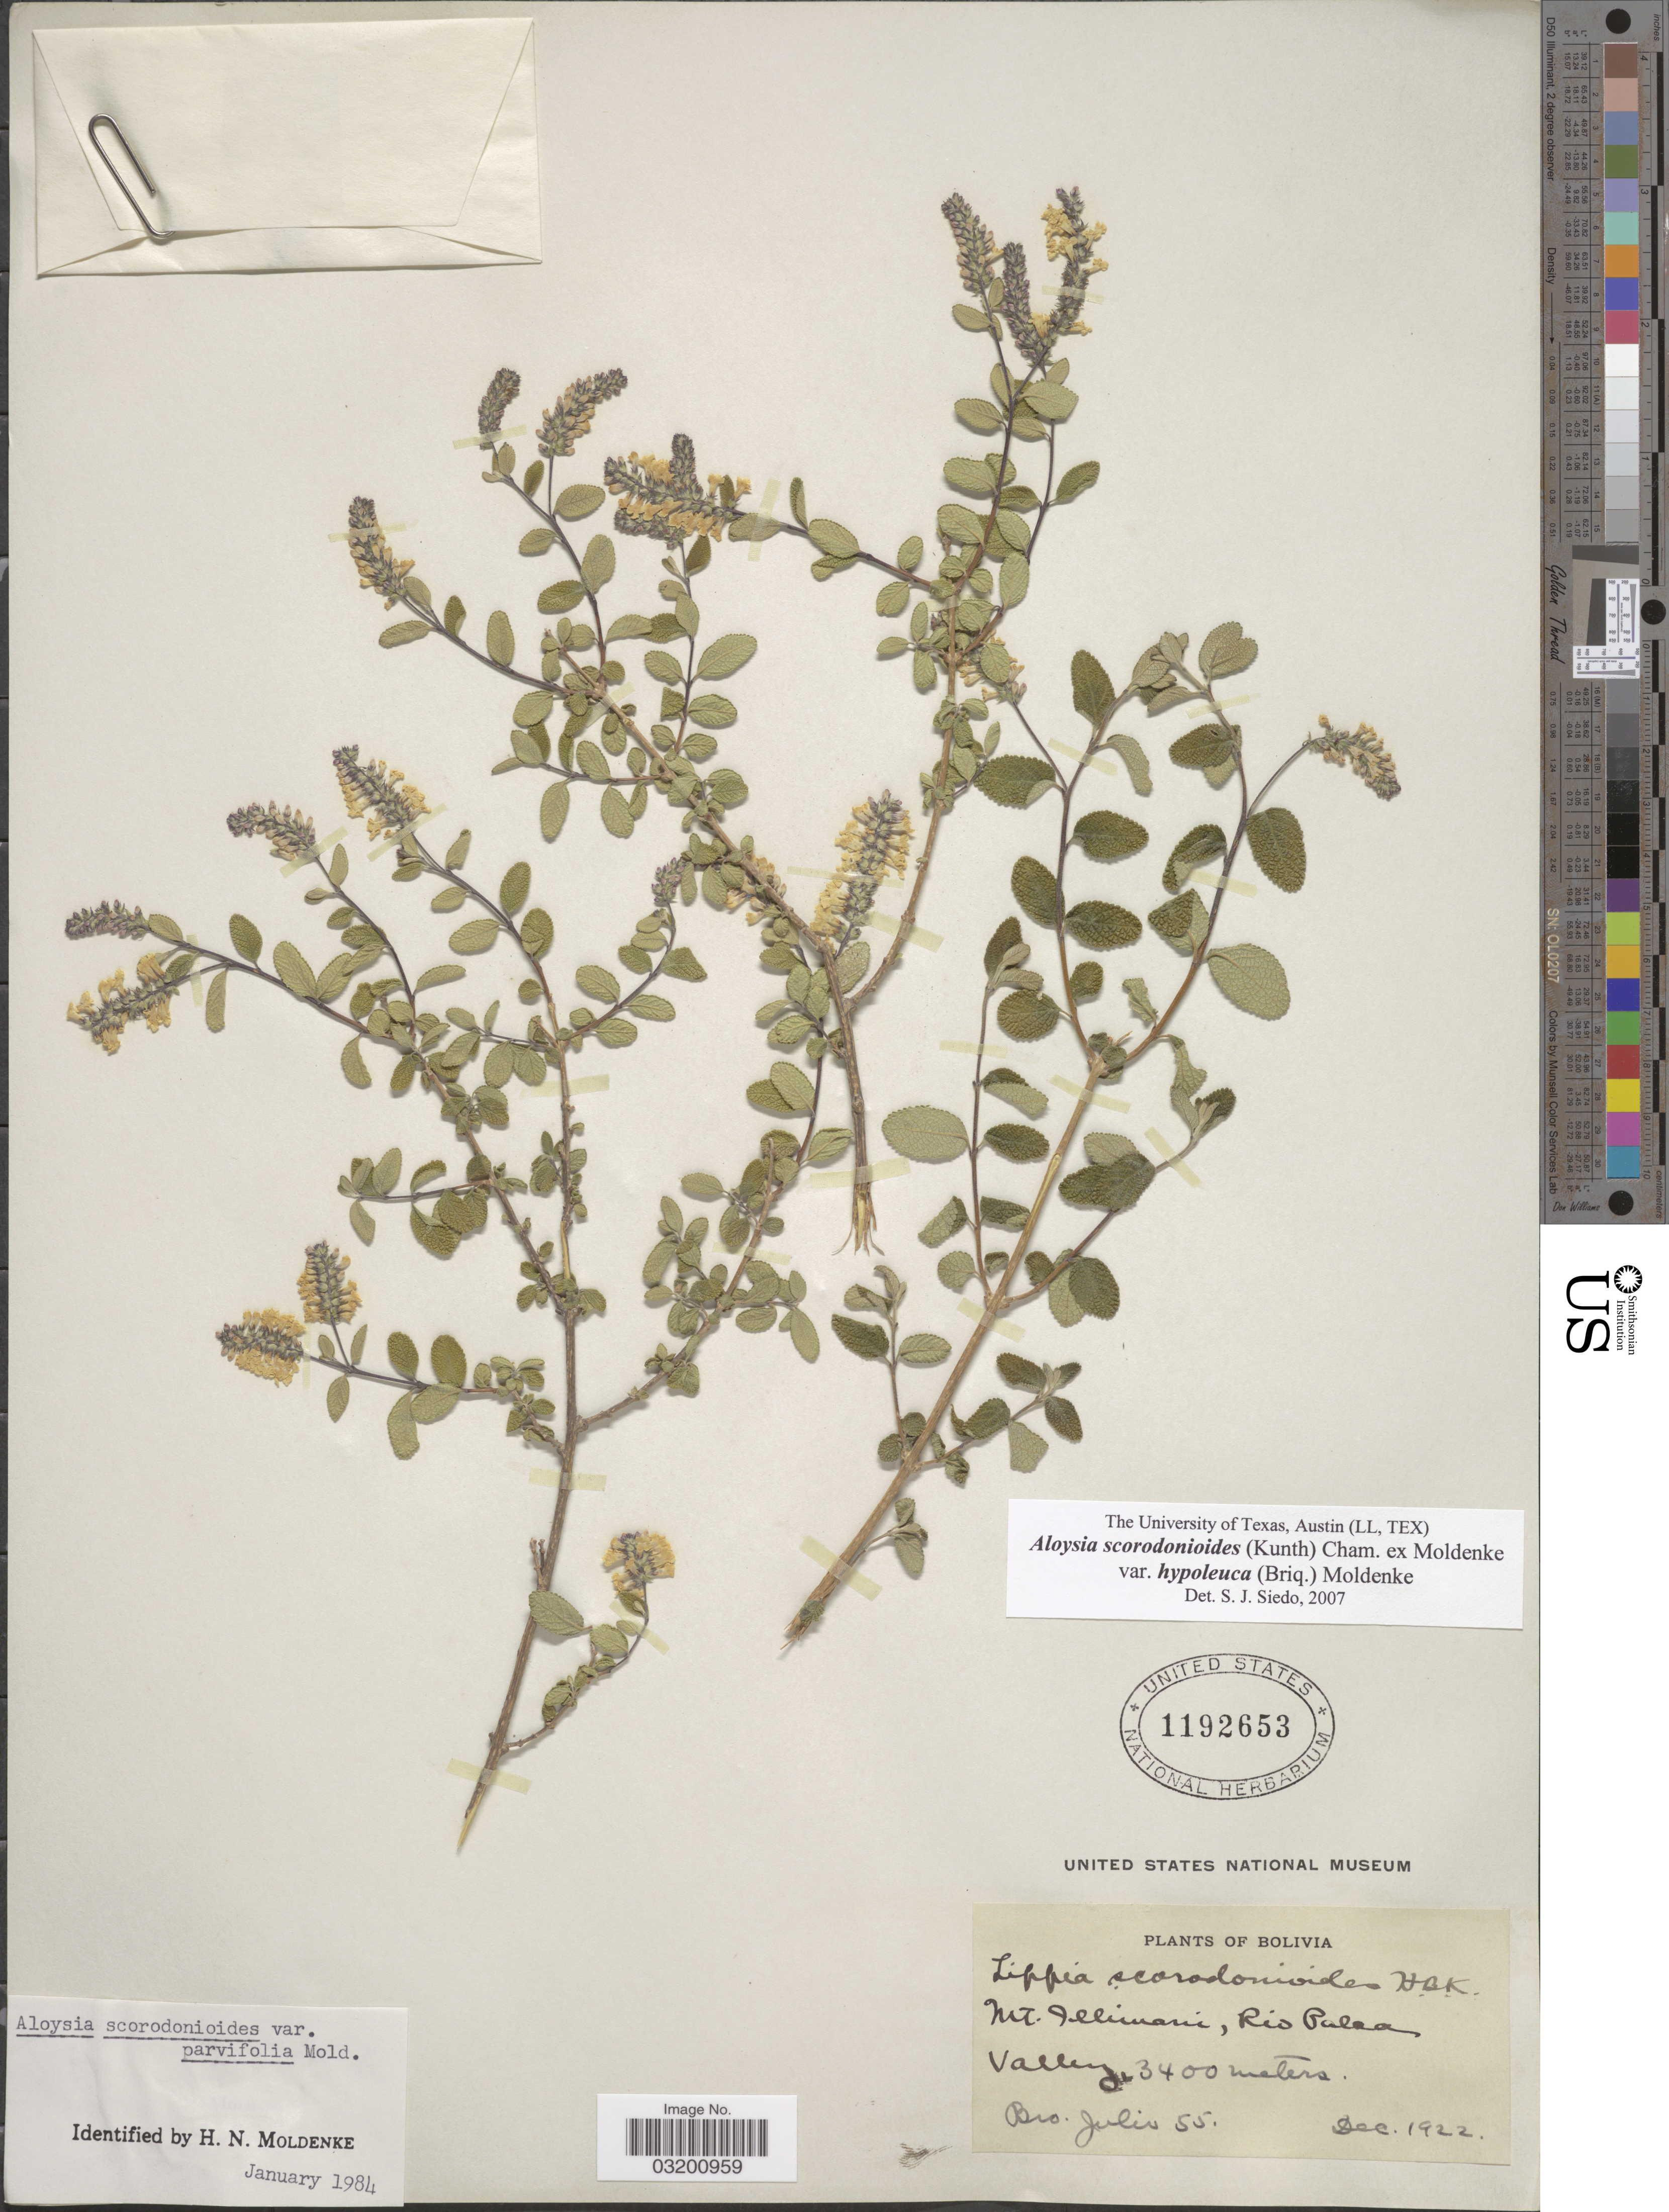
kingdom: Plantae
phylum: Tracheophyta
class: Magnoliopsida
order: Lamiales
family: Verbenaceae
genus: Aloysia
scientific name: Aloysia scorodonioides var. hypoleuca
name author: (Briq.) Moldenke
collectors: Bro. Julio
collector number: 55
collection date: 1922-12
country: Bolivia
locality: Mt. Illimani, Rio Pala Valley.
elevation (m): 3400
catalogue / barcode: US 1192653